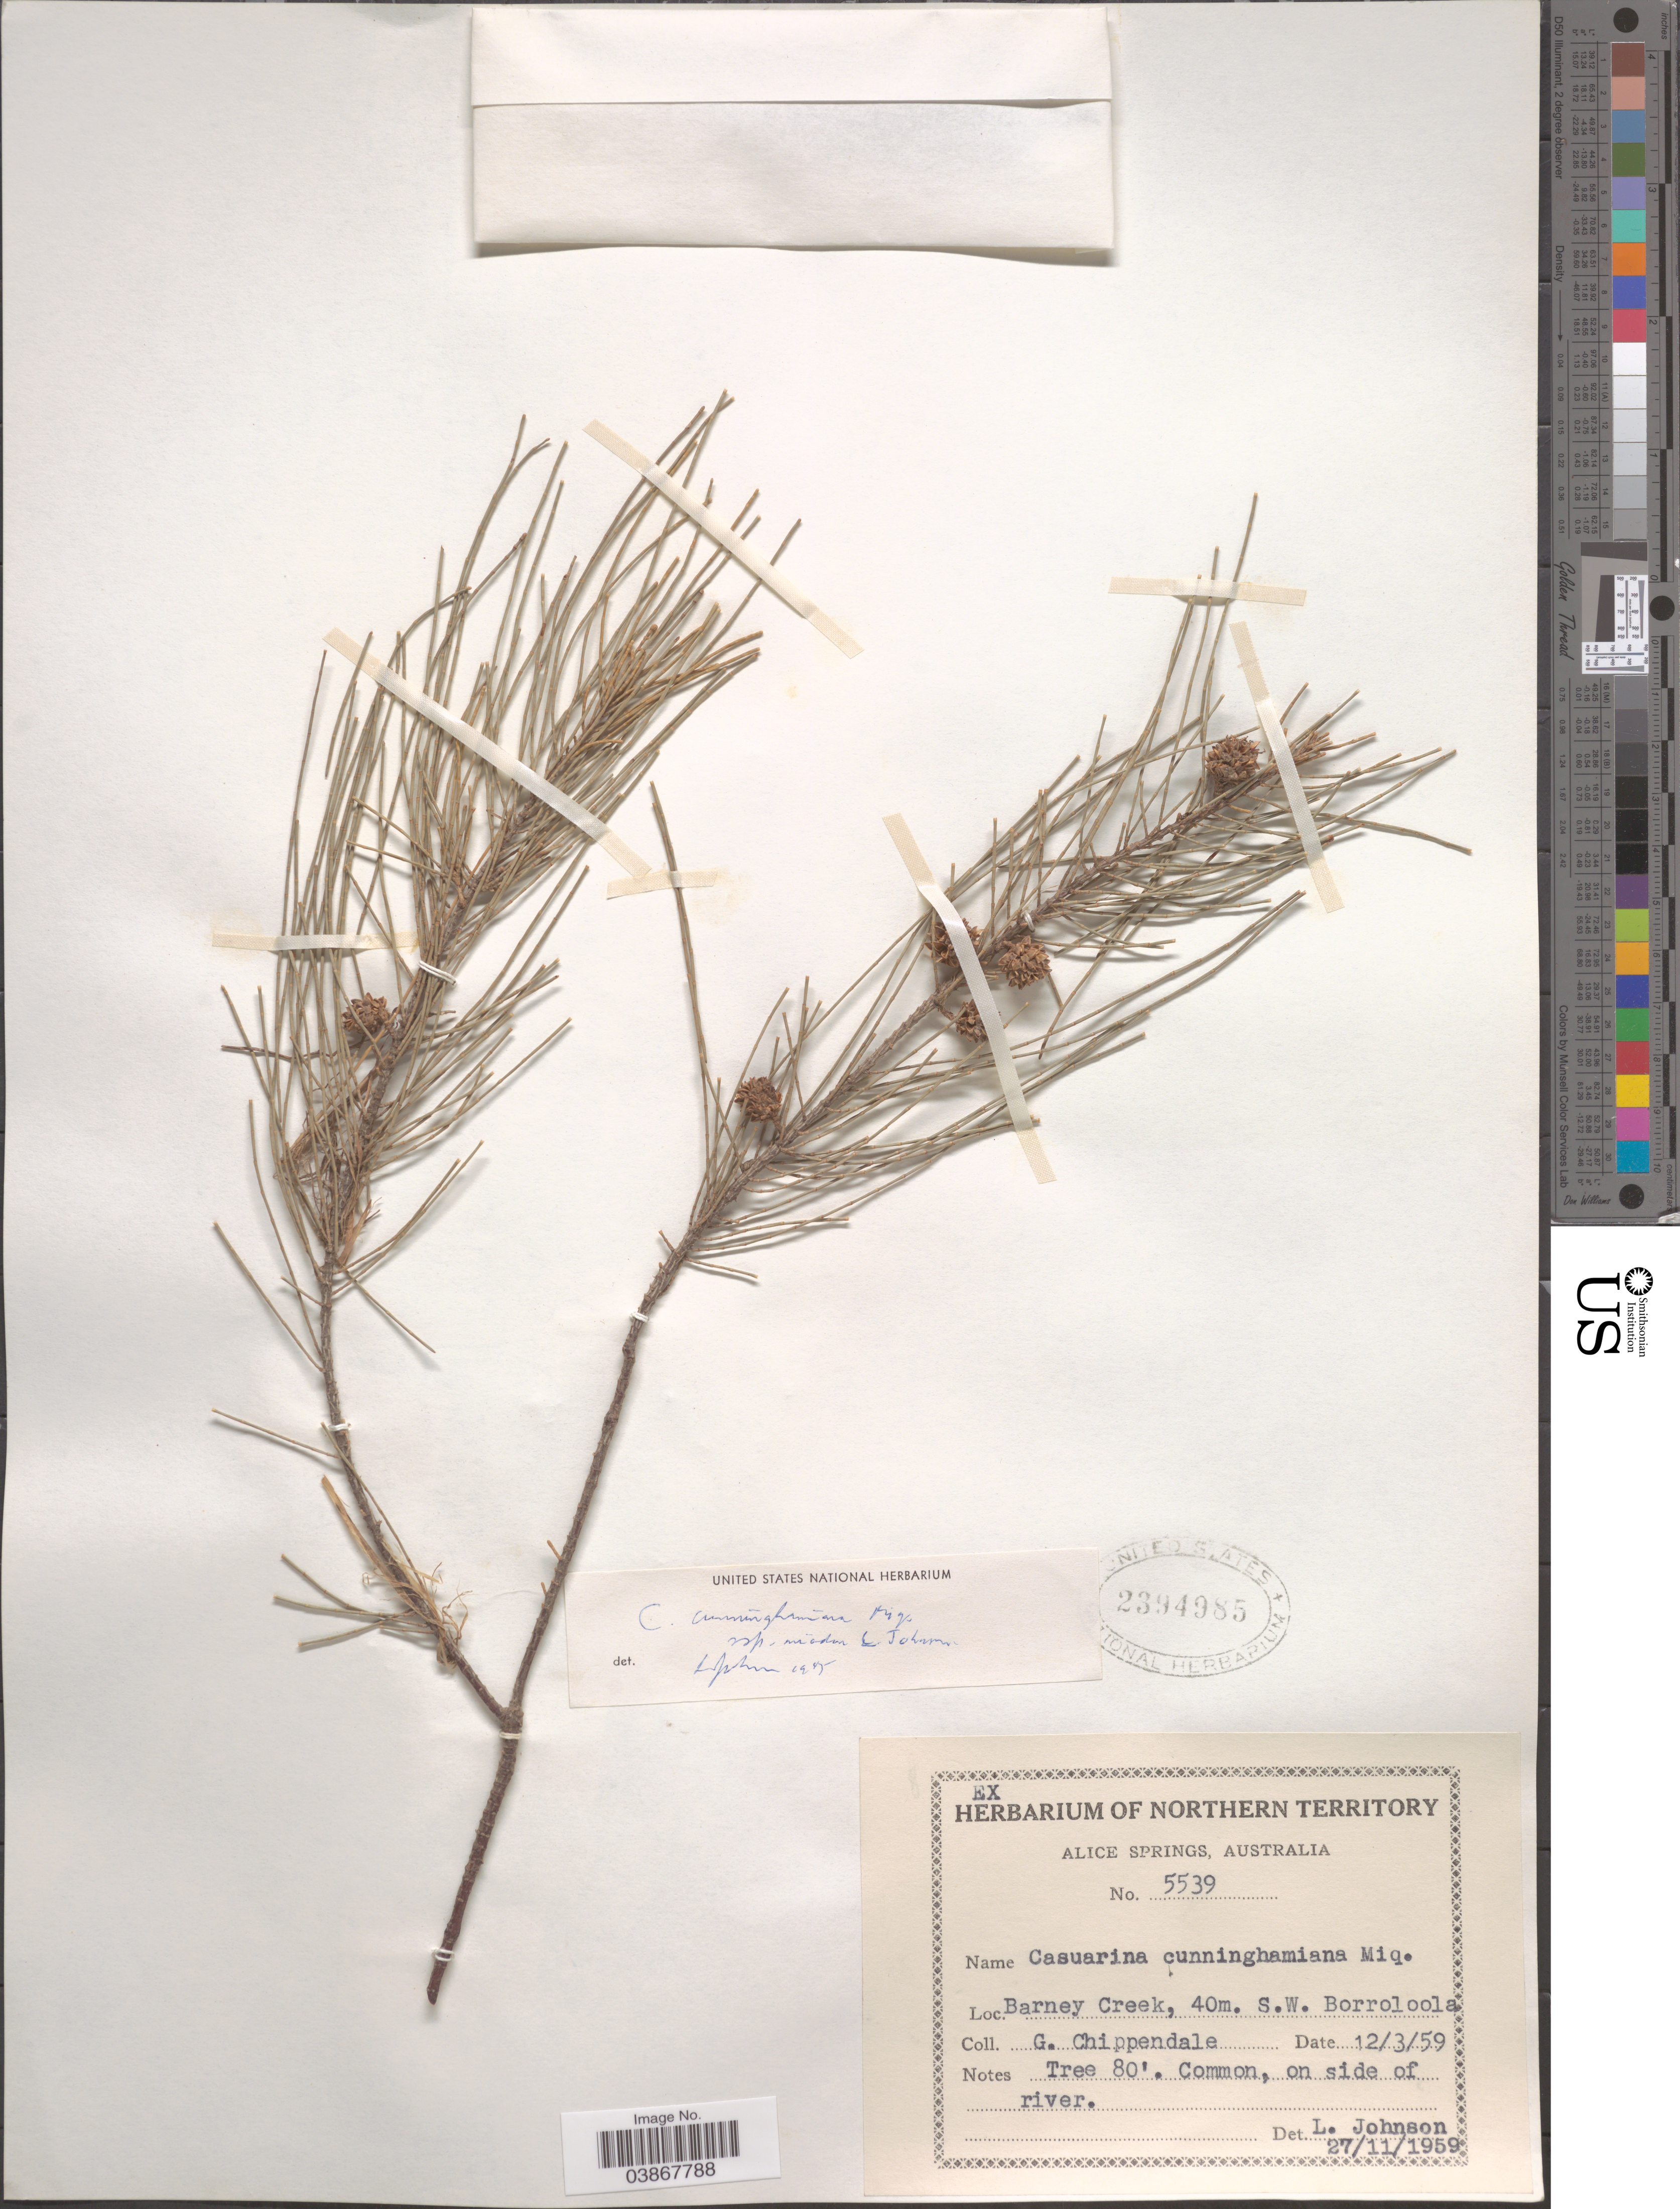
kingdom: Plantae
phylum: Tracheophyta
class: Magnoliopsida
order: Fagales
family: Casuarinaceae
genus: Casuarina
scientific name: Casuarina cunninghamiana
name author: Miq.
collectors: G. Chippendale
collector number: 5539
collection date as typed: Transcribed d/m/y: 12/3/59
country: Australia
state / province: Northern Territory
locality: Alice Springs. Barney Creek, 40m. S.W. Borroloola.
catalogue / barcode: US 2394985